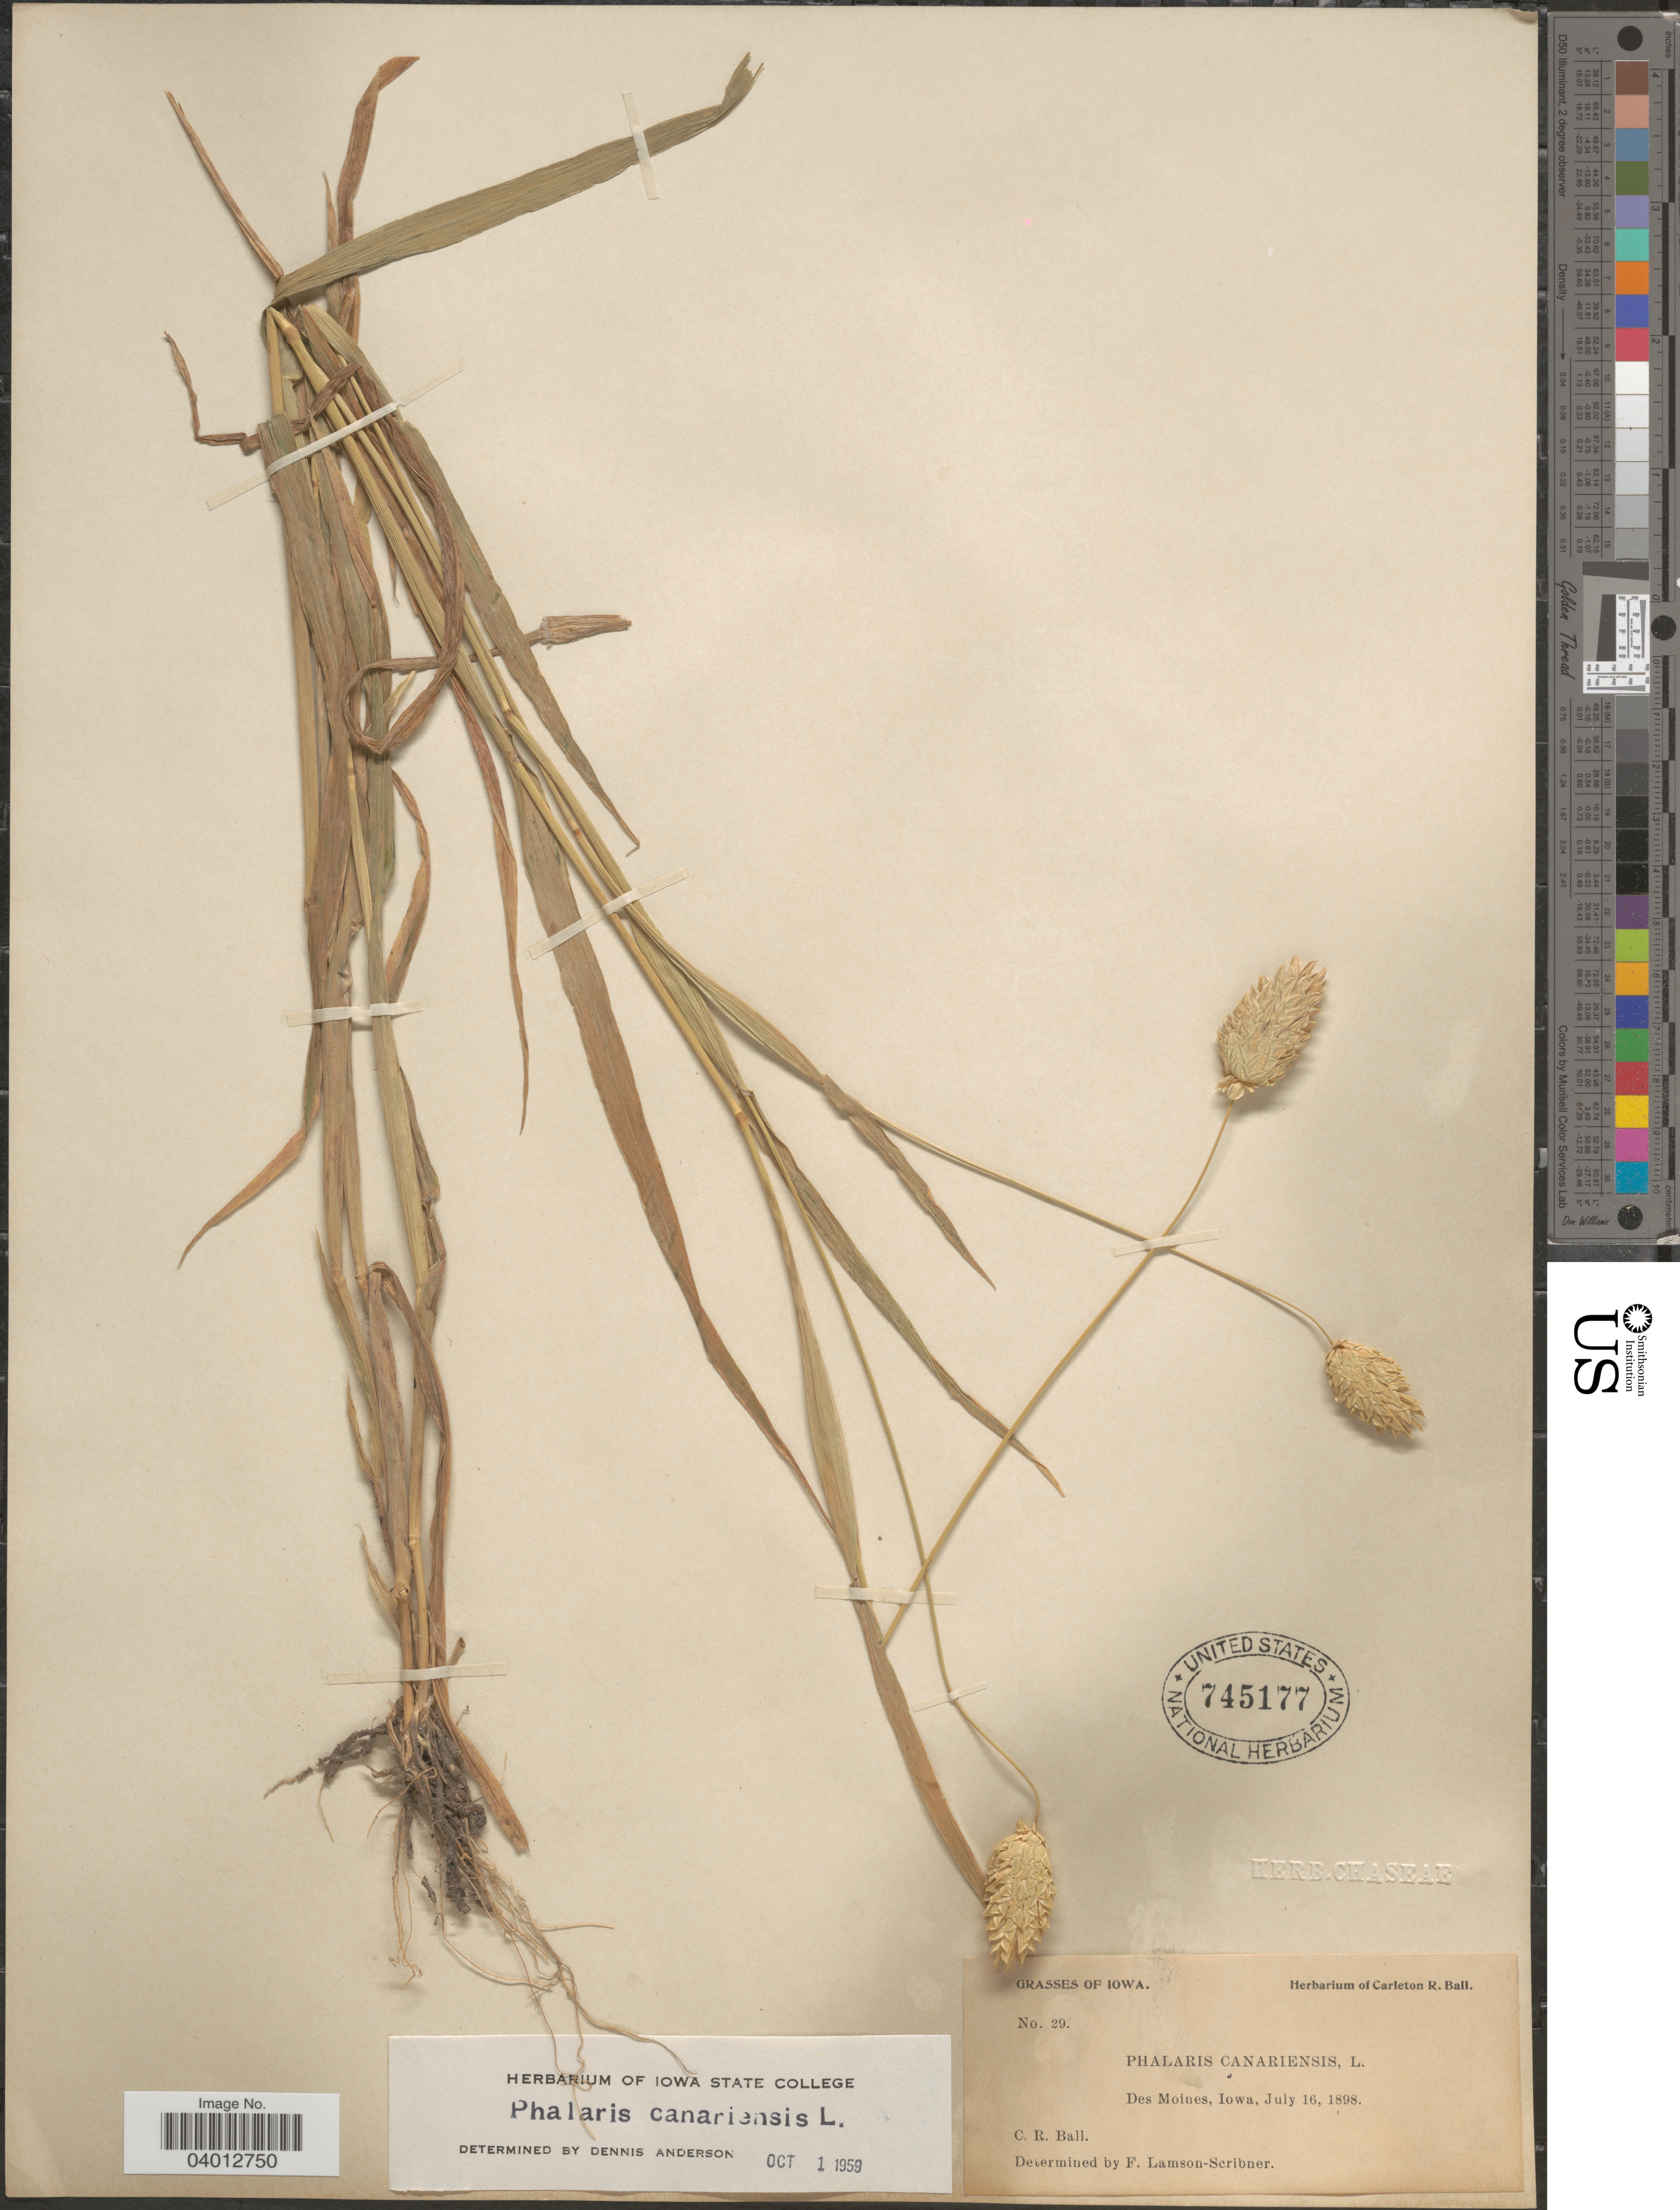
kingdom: Plantae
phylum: Tracheophyta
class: Liliopsida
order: Poales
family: Poaceae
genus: Phalaris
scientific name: Phalaris canariensis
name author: L.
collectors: C. R. Ball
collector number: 29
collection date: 1898-07-16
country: United States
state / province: Iowa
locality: Des Moines.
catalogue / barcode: US 745177